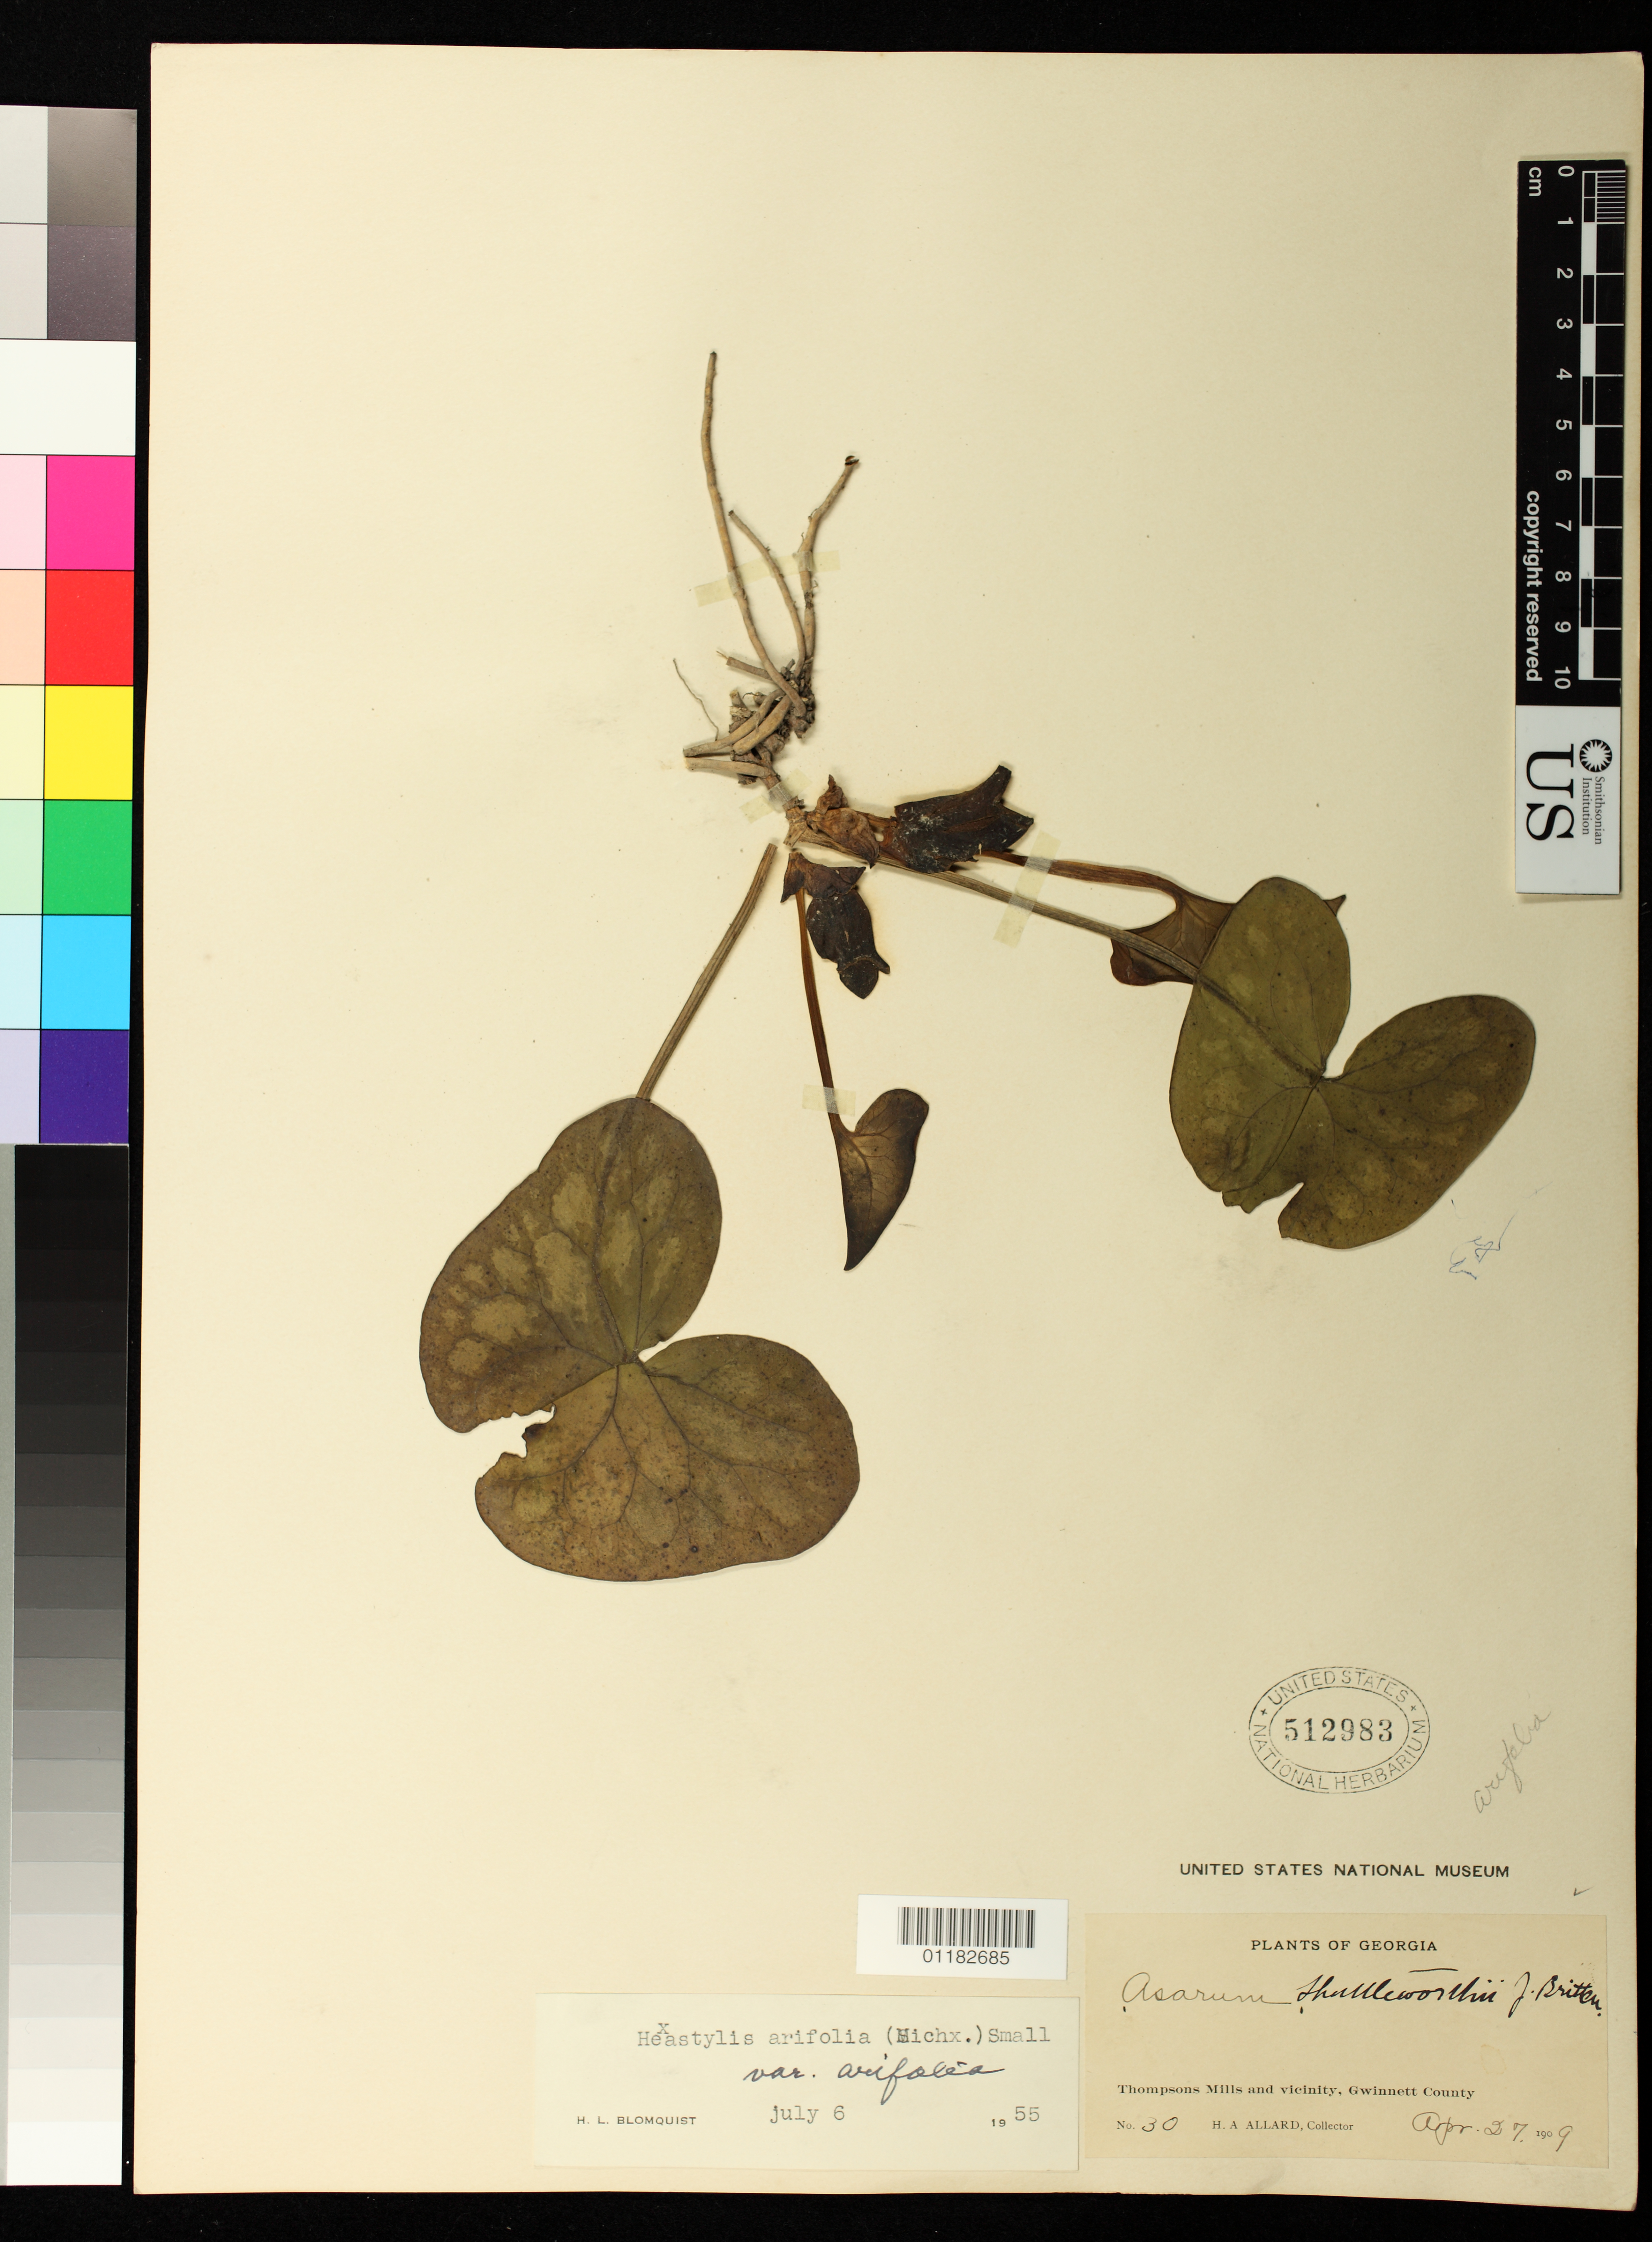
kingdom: Plantae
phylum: Tracheophyta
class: Magnoliopsida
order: Piperales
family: Aristolochiaceae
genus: Hexastylis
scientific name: Hexastylis arifolia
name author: (Michx.) Small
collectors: H. A. Allard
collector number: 30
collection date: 1909-04-27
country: United States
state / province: Georgia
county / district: Gwinnett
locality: Thompsons Mills and vicinity, Gwinnett County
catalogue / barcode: US 512983